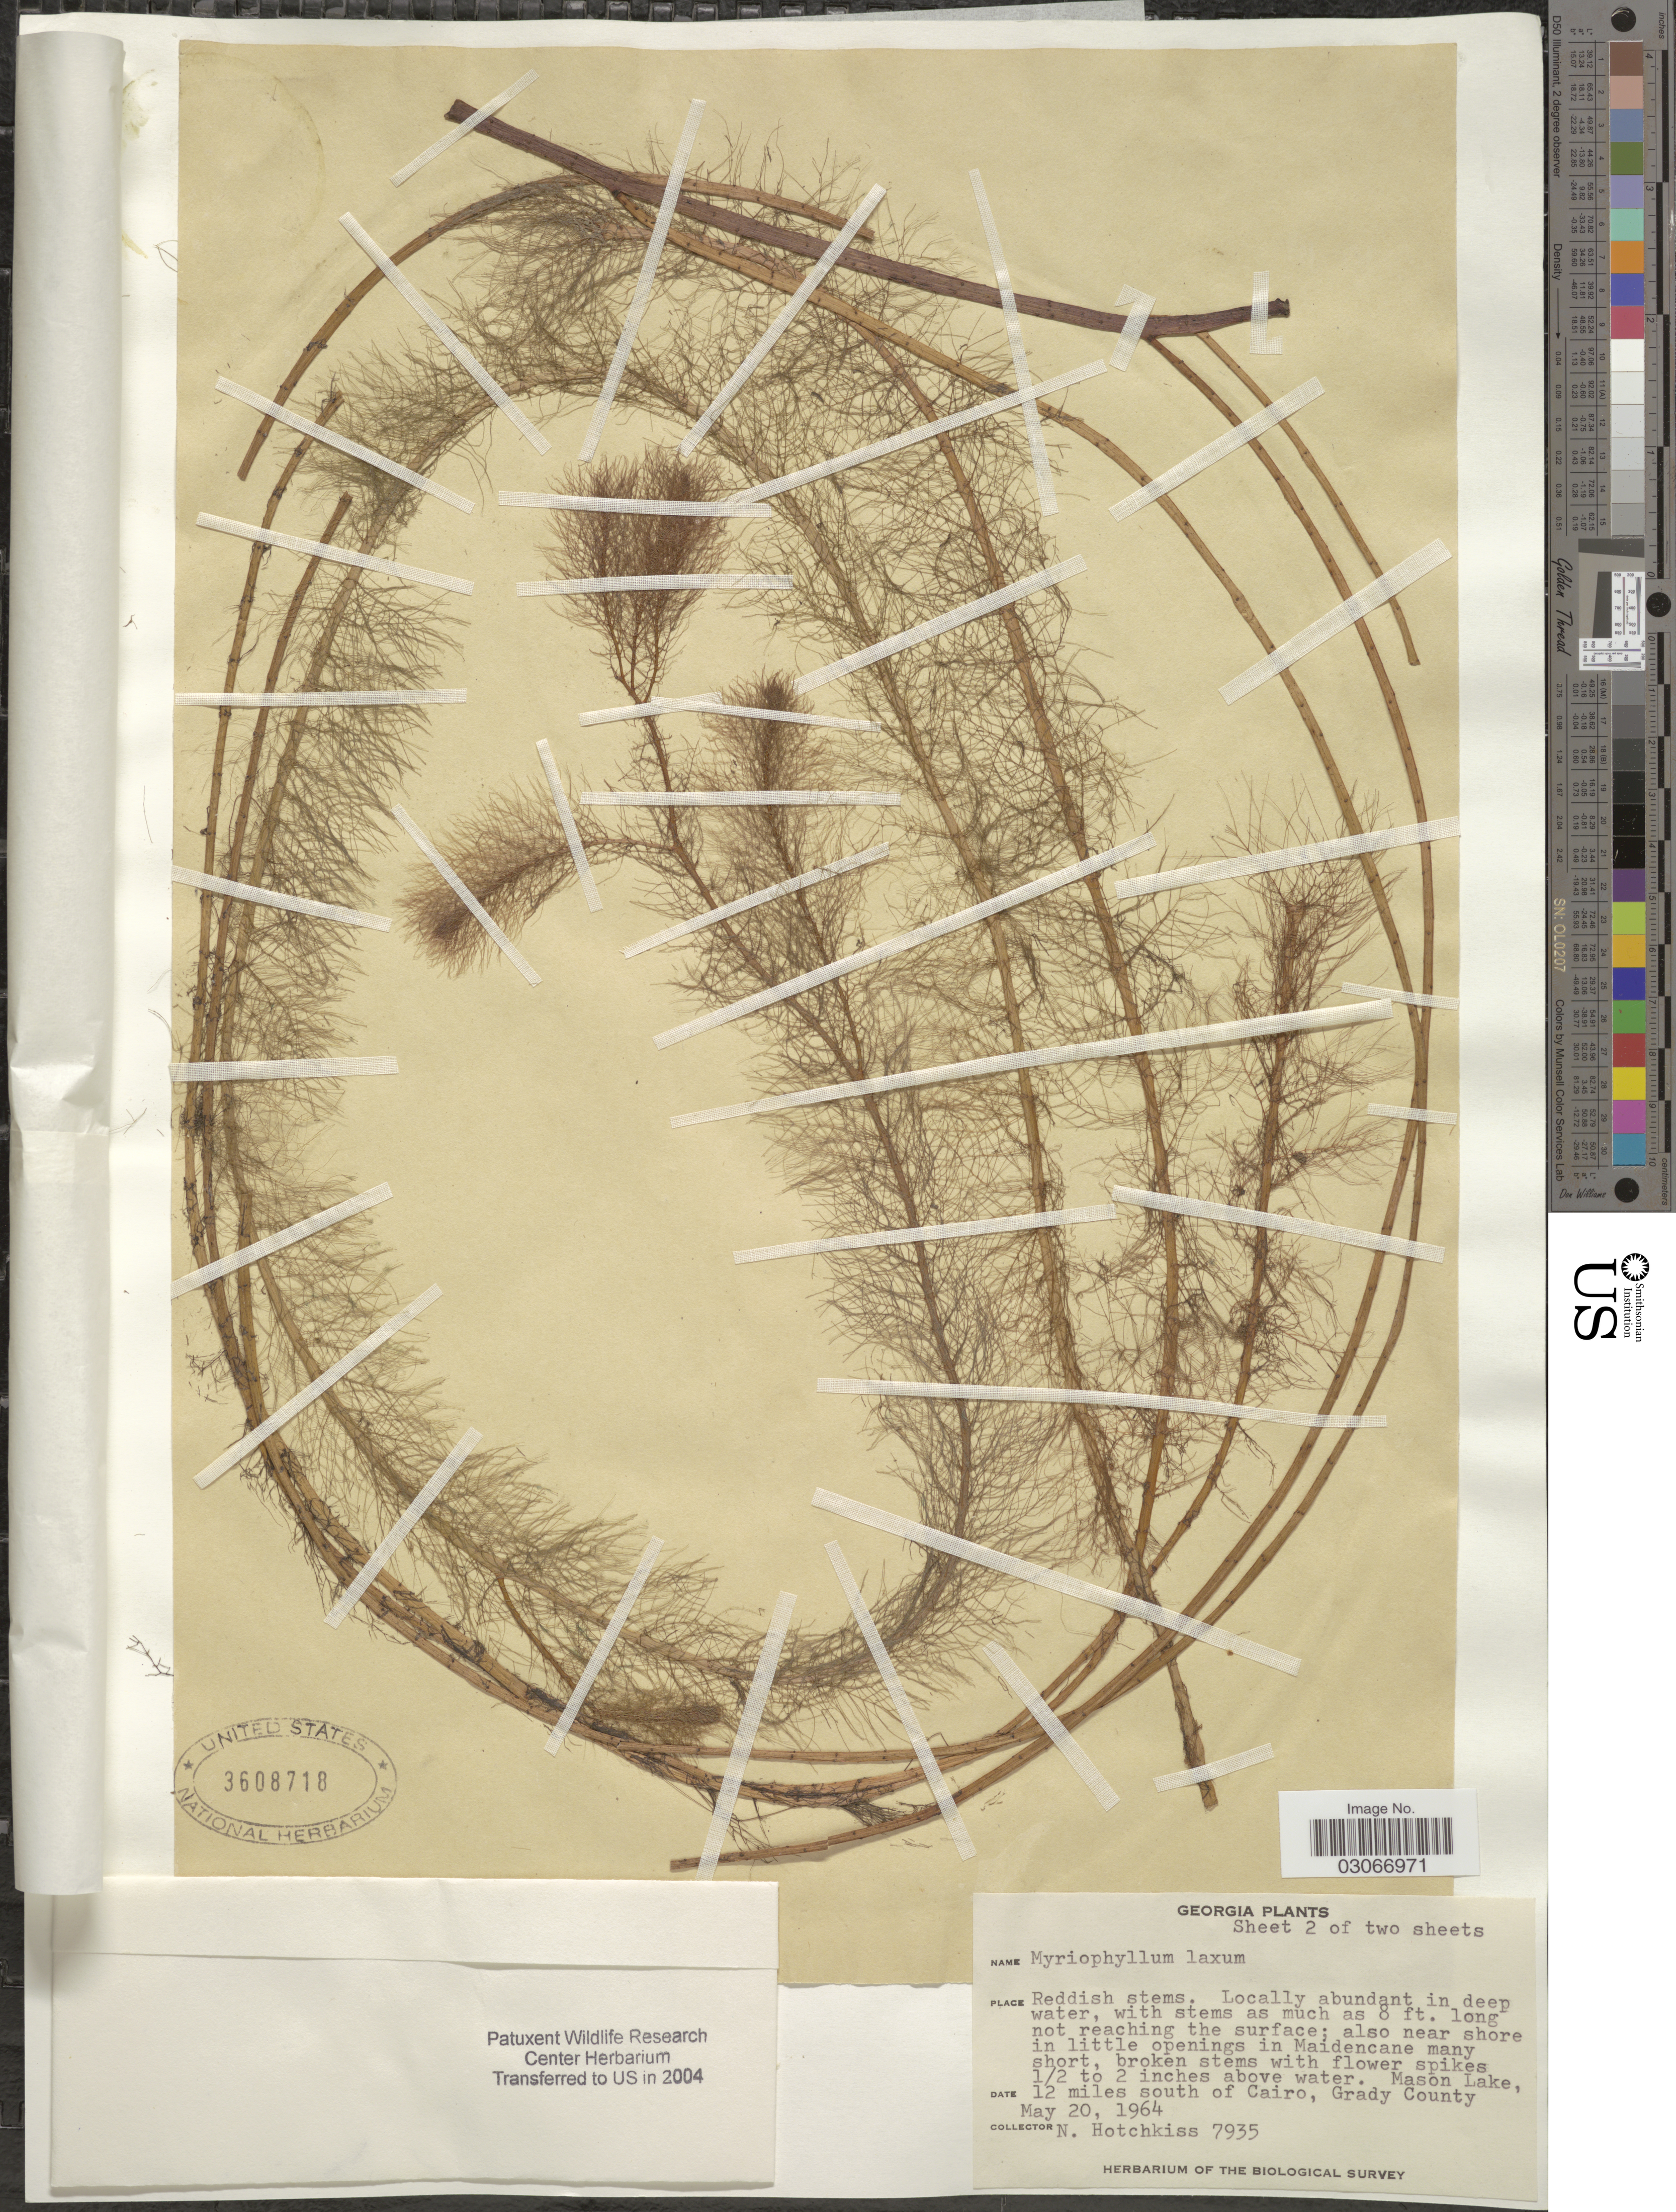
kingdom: Plantae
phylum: Tracheophyta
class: Magnoliopsida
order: Saxifragales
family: Haloragaceae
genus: Myriophyllum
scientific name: Myriophyllum laxum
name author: Shuttlw. ex Chapm.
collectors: N. Hotchkiss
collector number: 7935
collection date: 1964-05-20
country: United States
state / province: Georgia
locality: Mason Lake, 12 miles south of Cairo, Grady County.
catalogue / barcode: US 3608718